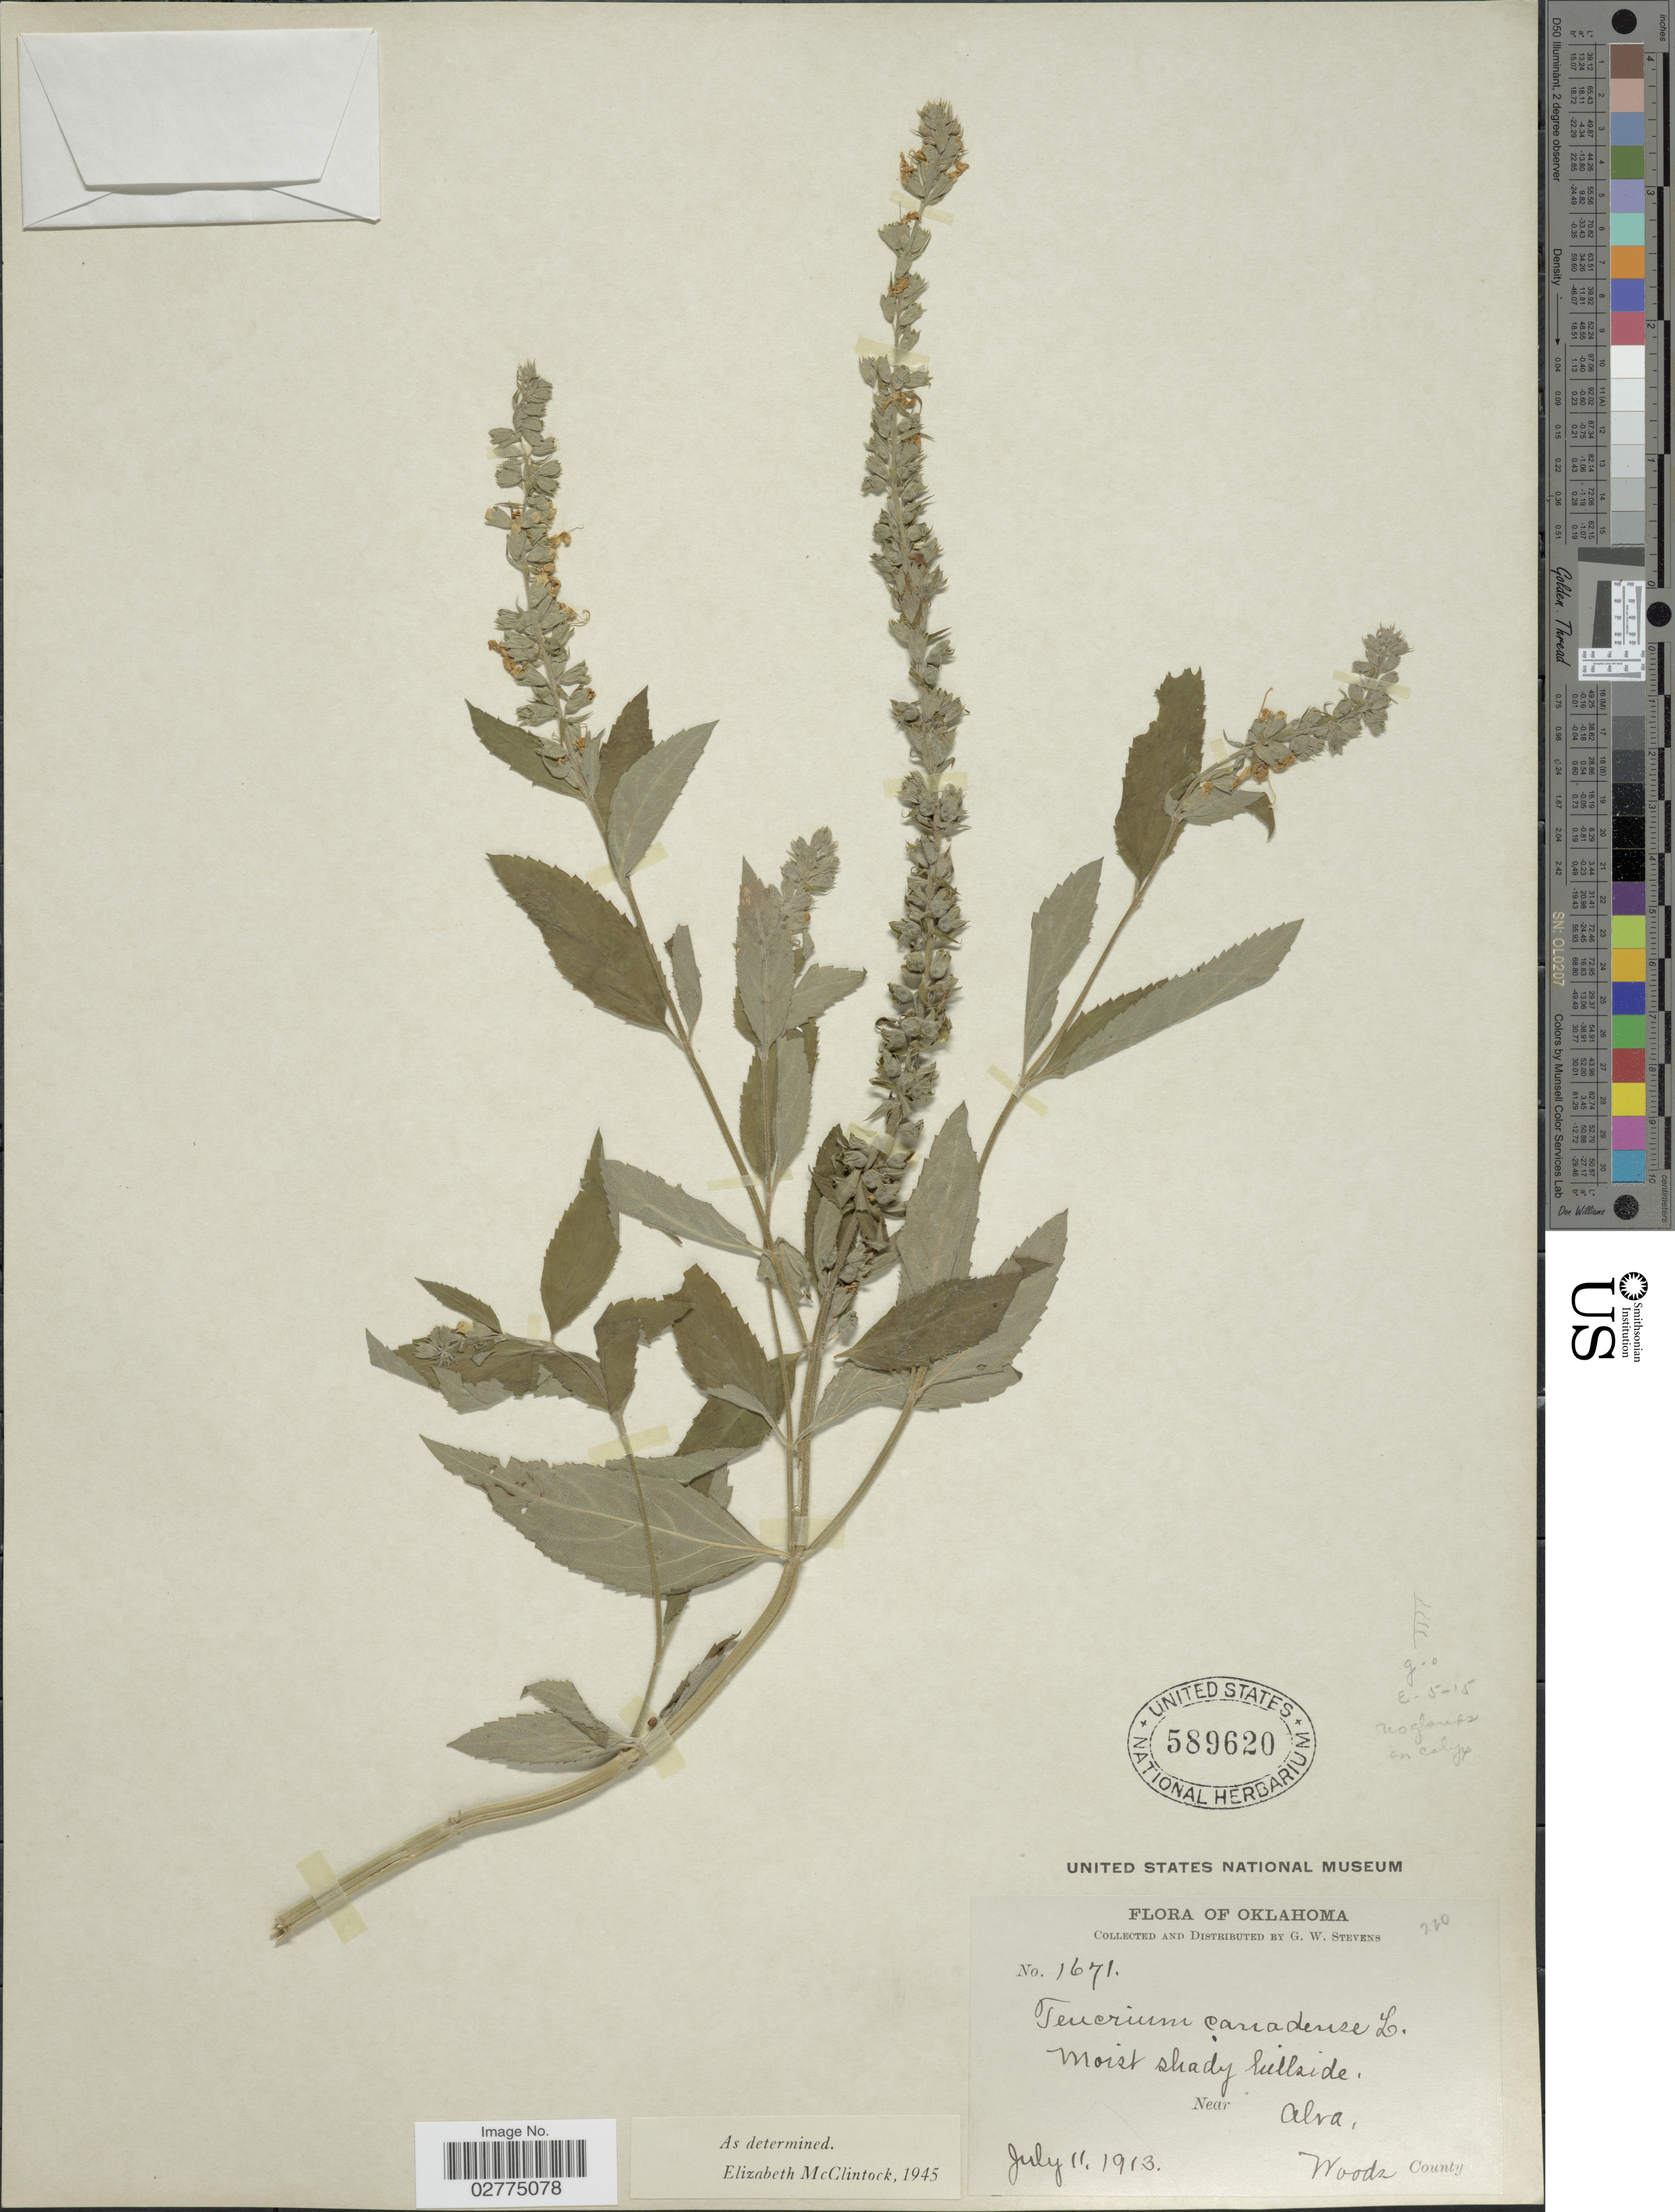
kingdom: Plantae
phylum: Tracheophyta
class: Magnoliopsida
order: Lamiales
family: Lamiaceae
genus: Teucrium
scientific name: Teucrium canadense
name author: L.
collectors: G. W. Stevens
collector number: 1671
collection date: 1913-07-11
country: United States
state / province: Oklahoma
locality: Moist shady hillside, Near Alva, Woods County.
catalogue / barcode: US 589620